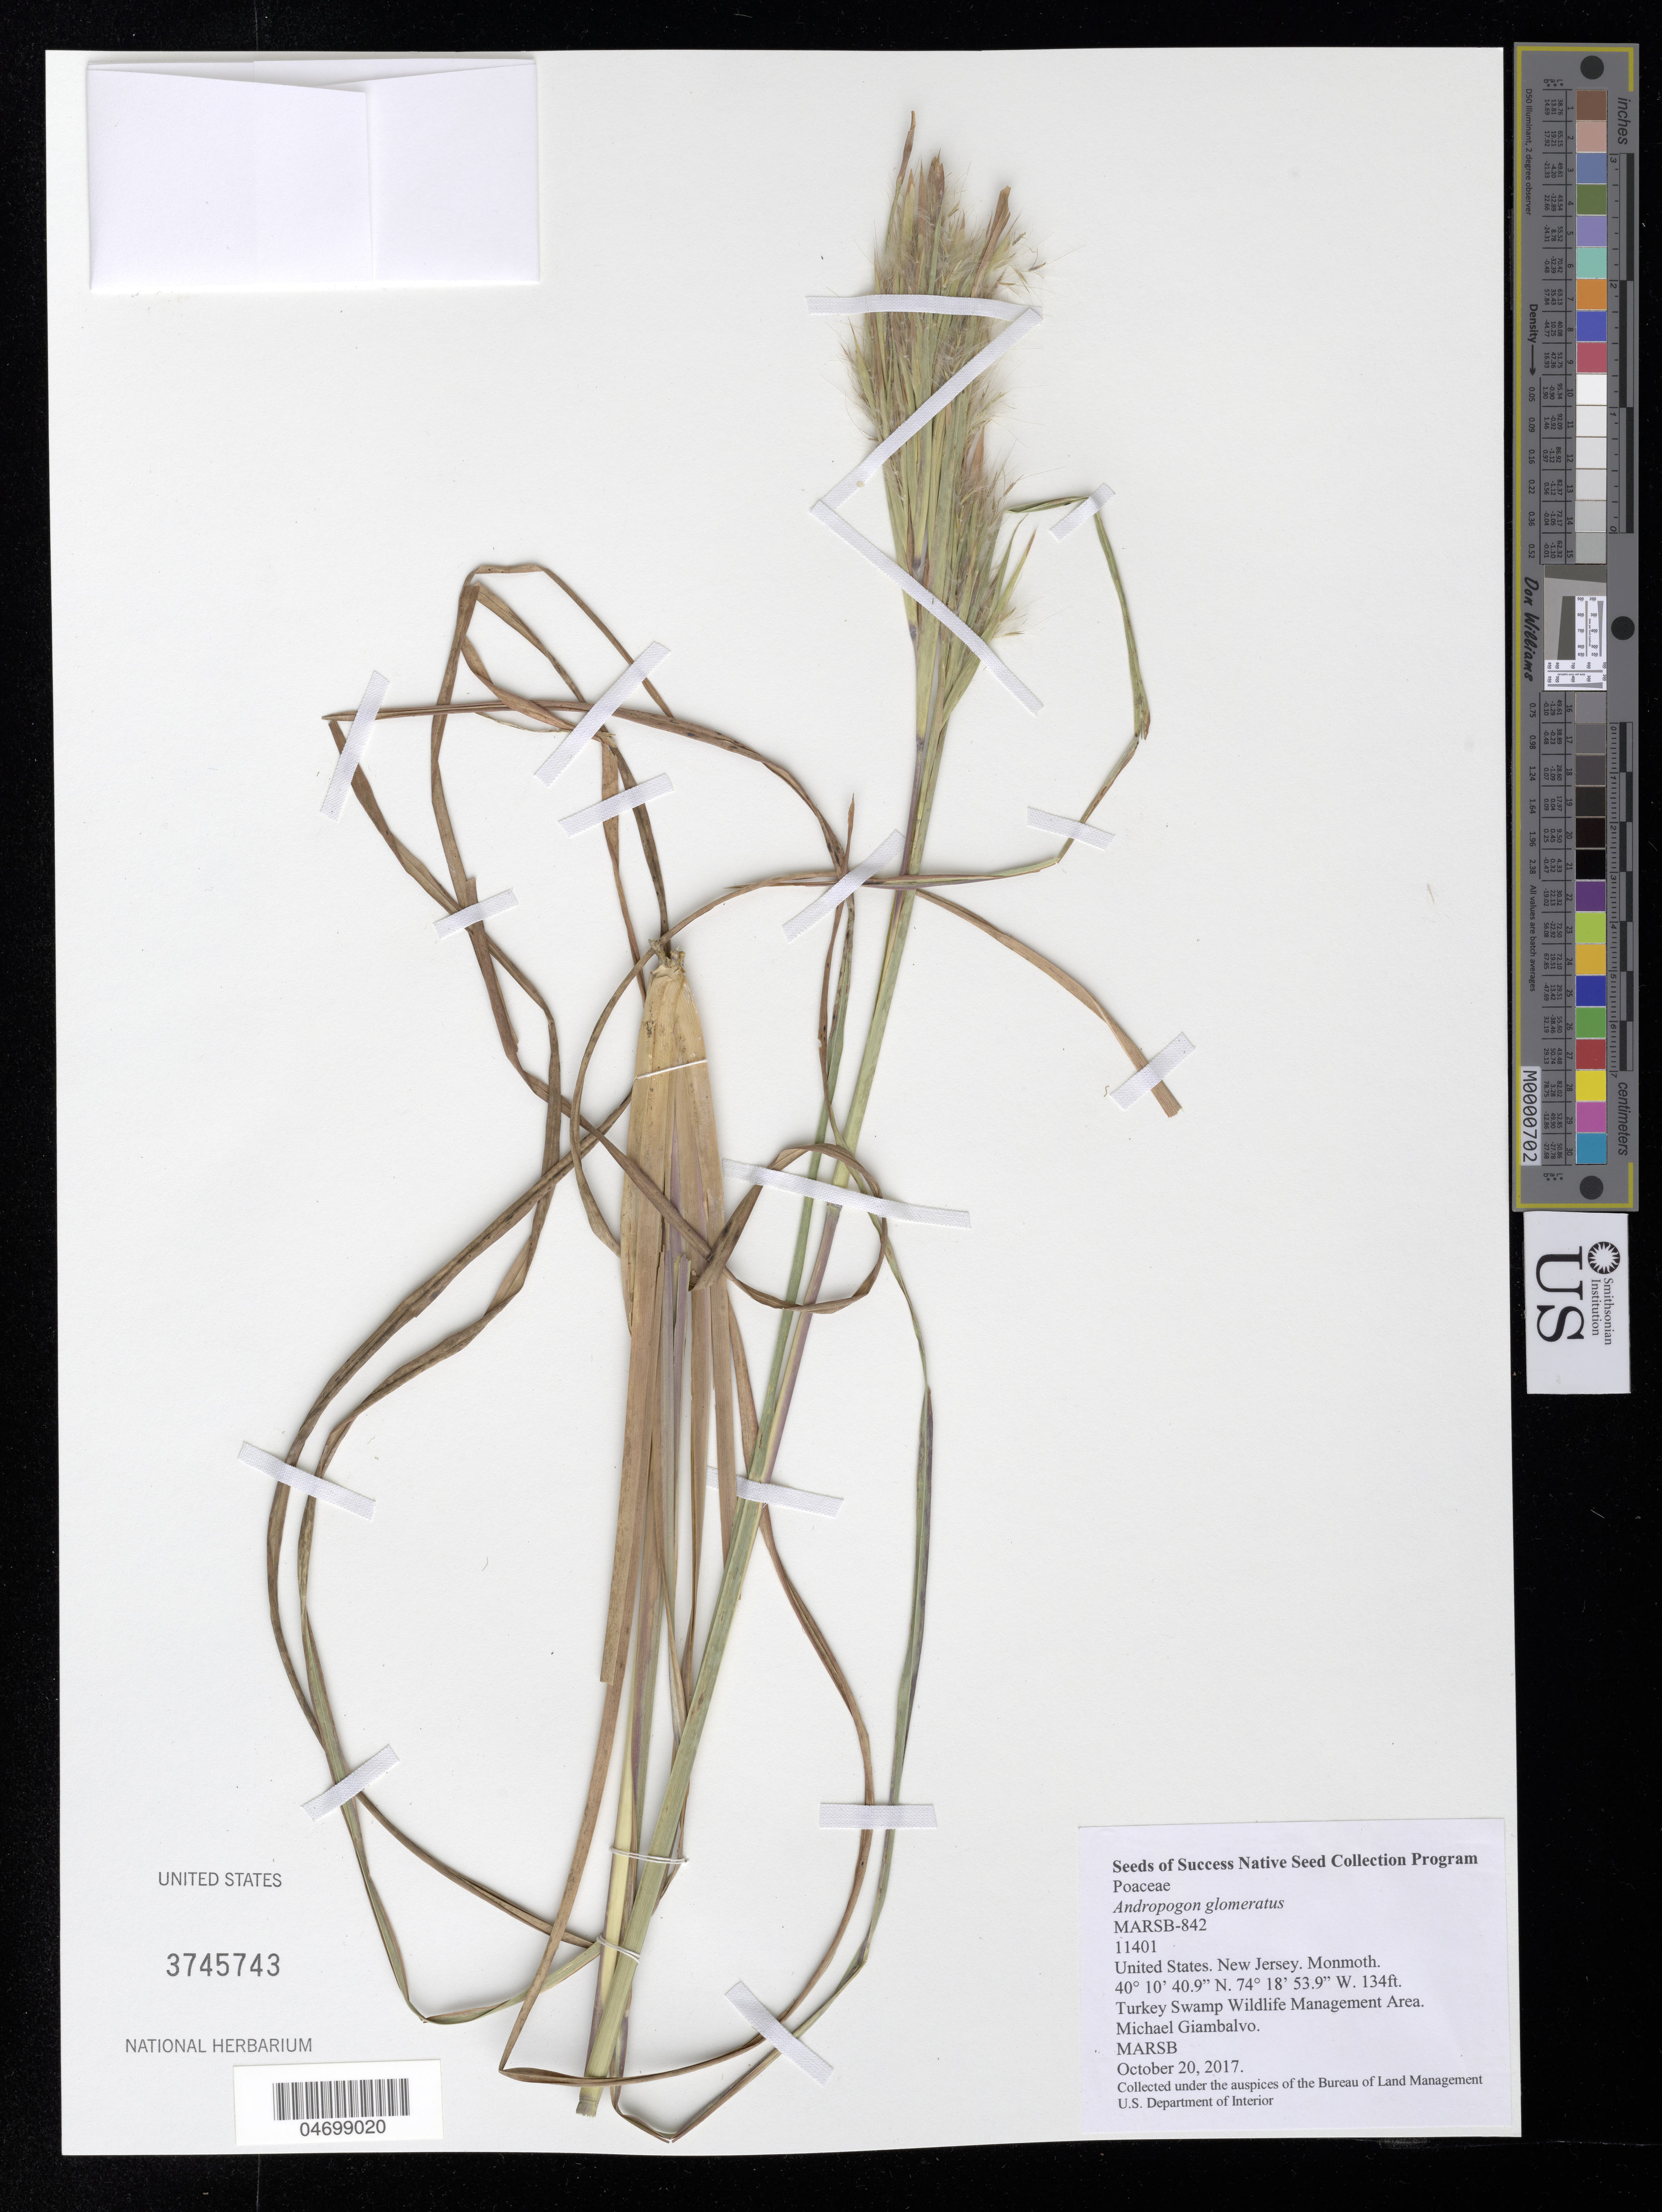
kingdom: Plantae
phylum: Tracheophyta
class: Liliopsida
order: Poales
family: Poaceae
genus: Andropogon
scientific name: Andropogon glomeratus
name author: (Walter) Britton, Stearns & Poggenb.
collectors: M. Giambalvo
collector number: MARSB-842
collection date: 2017-10-20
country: United States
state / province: New Jersey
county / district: Monmouth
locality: Turkey Swamp Wildlife Management Area, Nomoco Road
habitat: Early Successional Wet Meadow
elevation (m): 41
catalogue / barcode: US 3745743